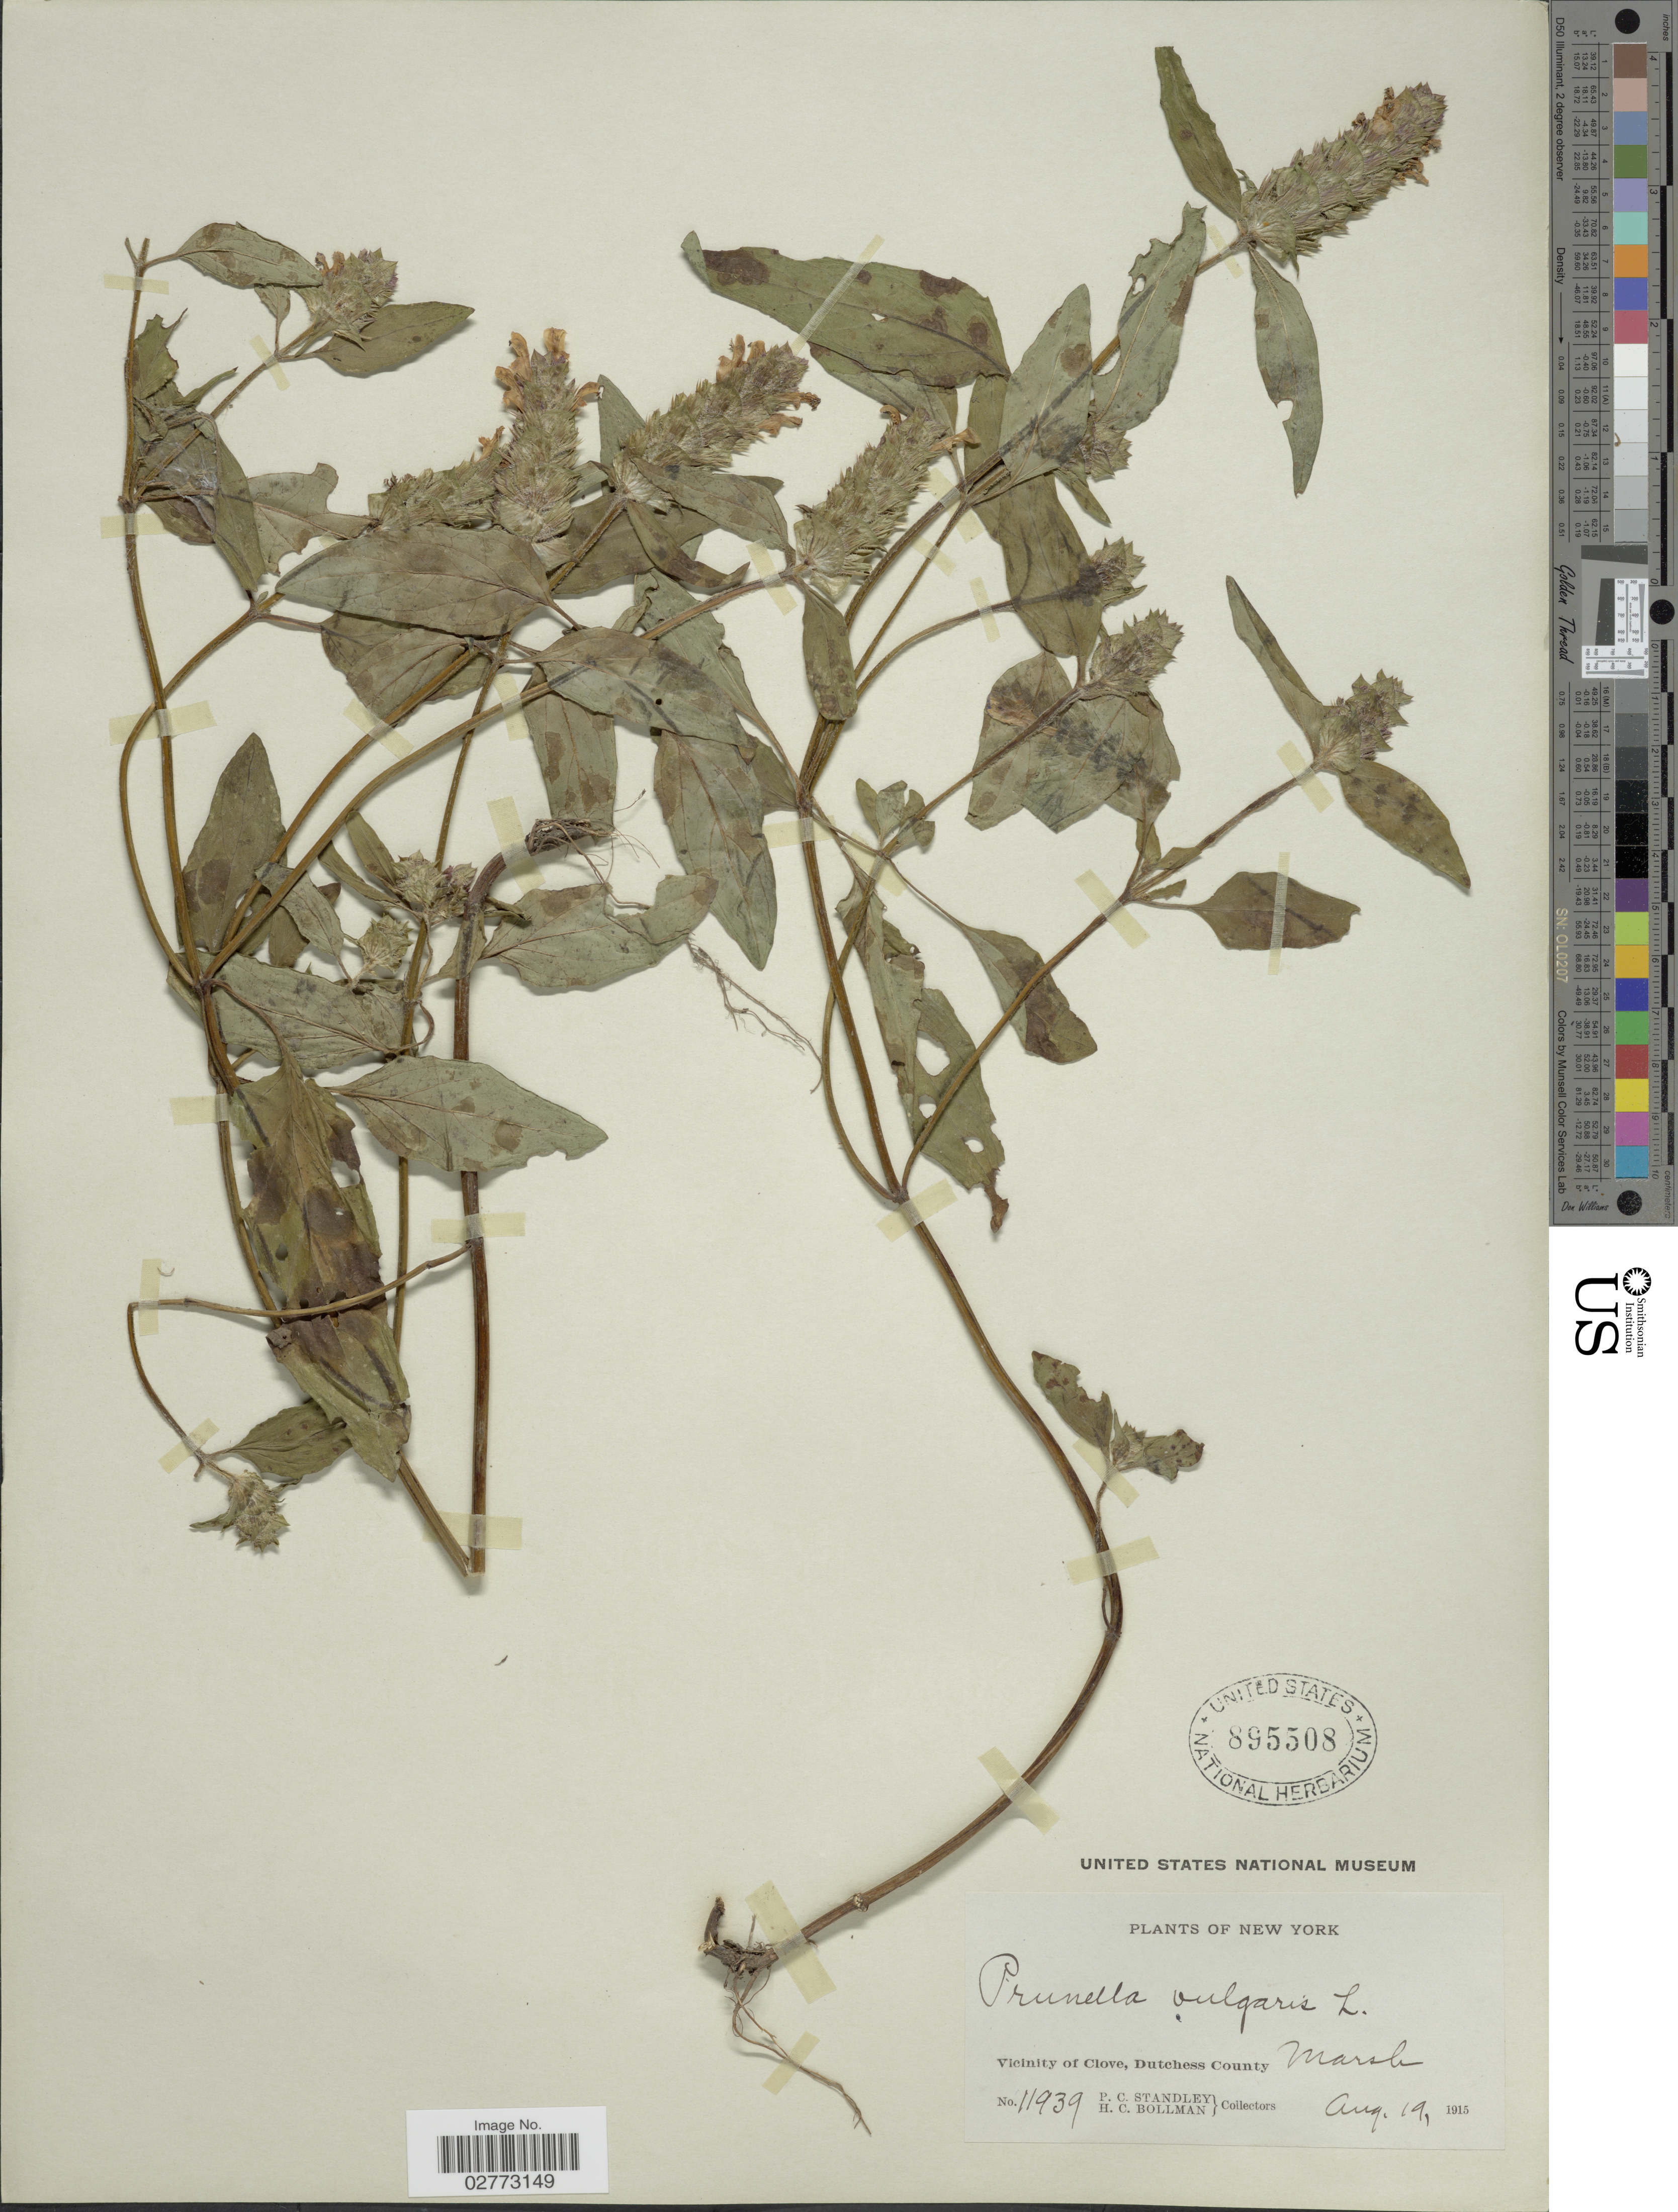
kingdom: Plantae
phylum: Tracheophyta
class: Magnoliopsida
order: Lamiales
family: Lamiaceae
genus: Prunella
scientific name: Prunella vulgaris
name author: L.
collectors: P. C. Standley & H. C. Bollman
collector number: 11939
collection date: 1915-08-19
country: United States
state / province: New York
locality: Vicinity of Clove, Dutchess County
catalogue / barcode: US 895508